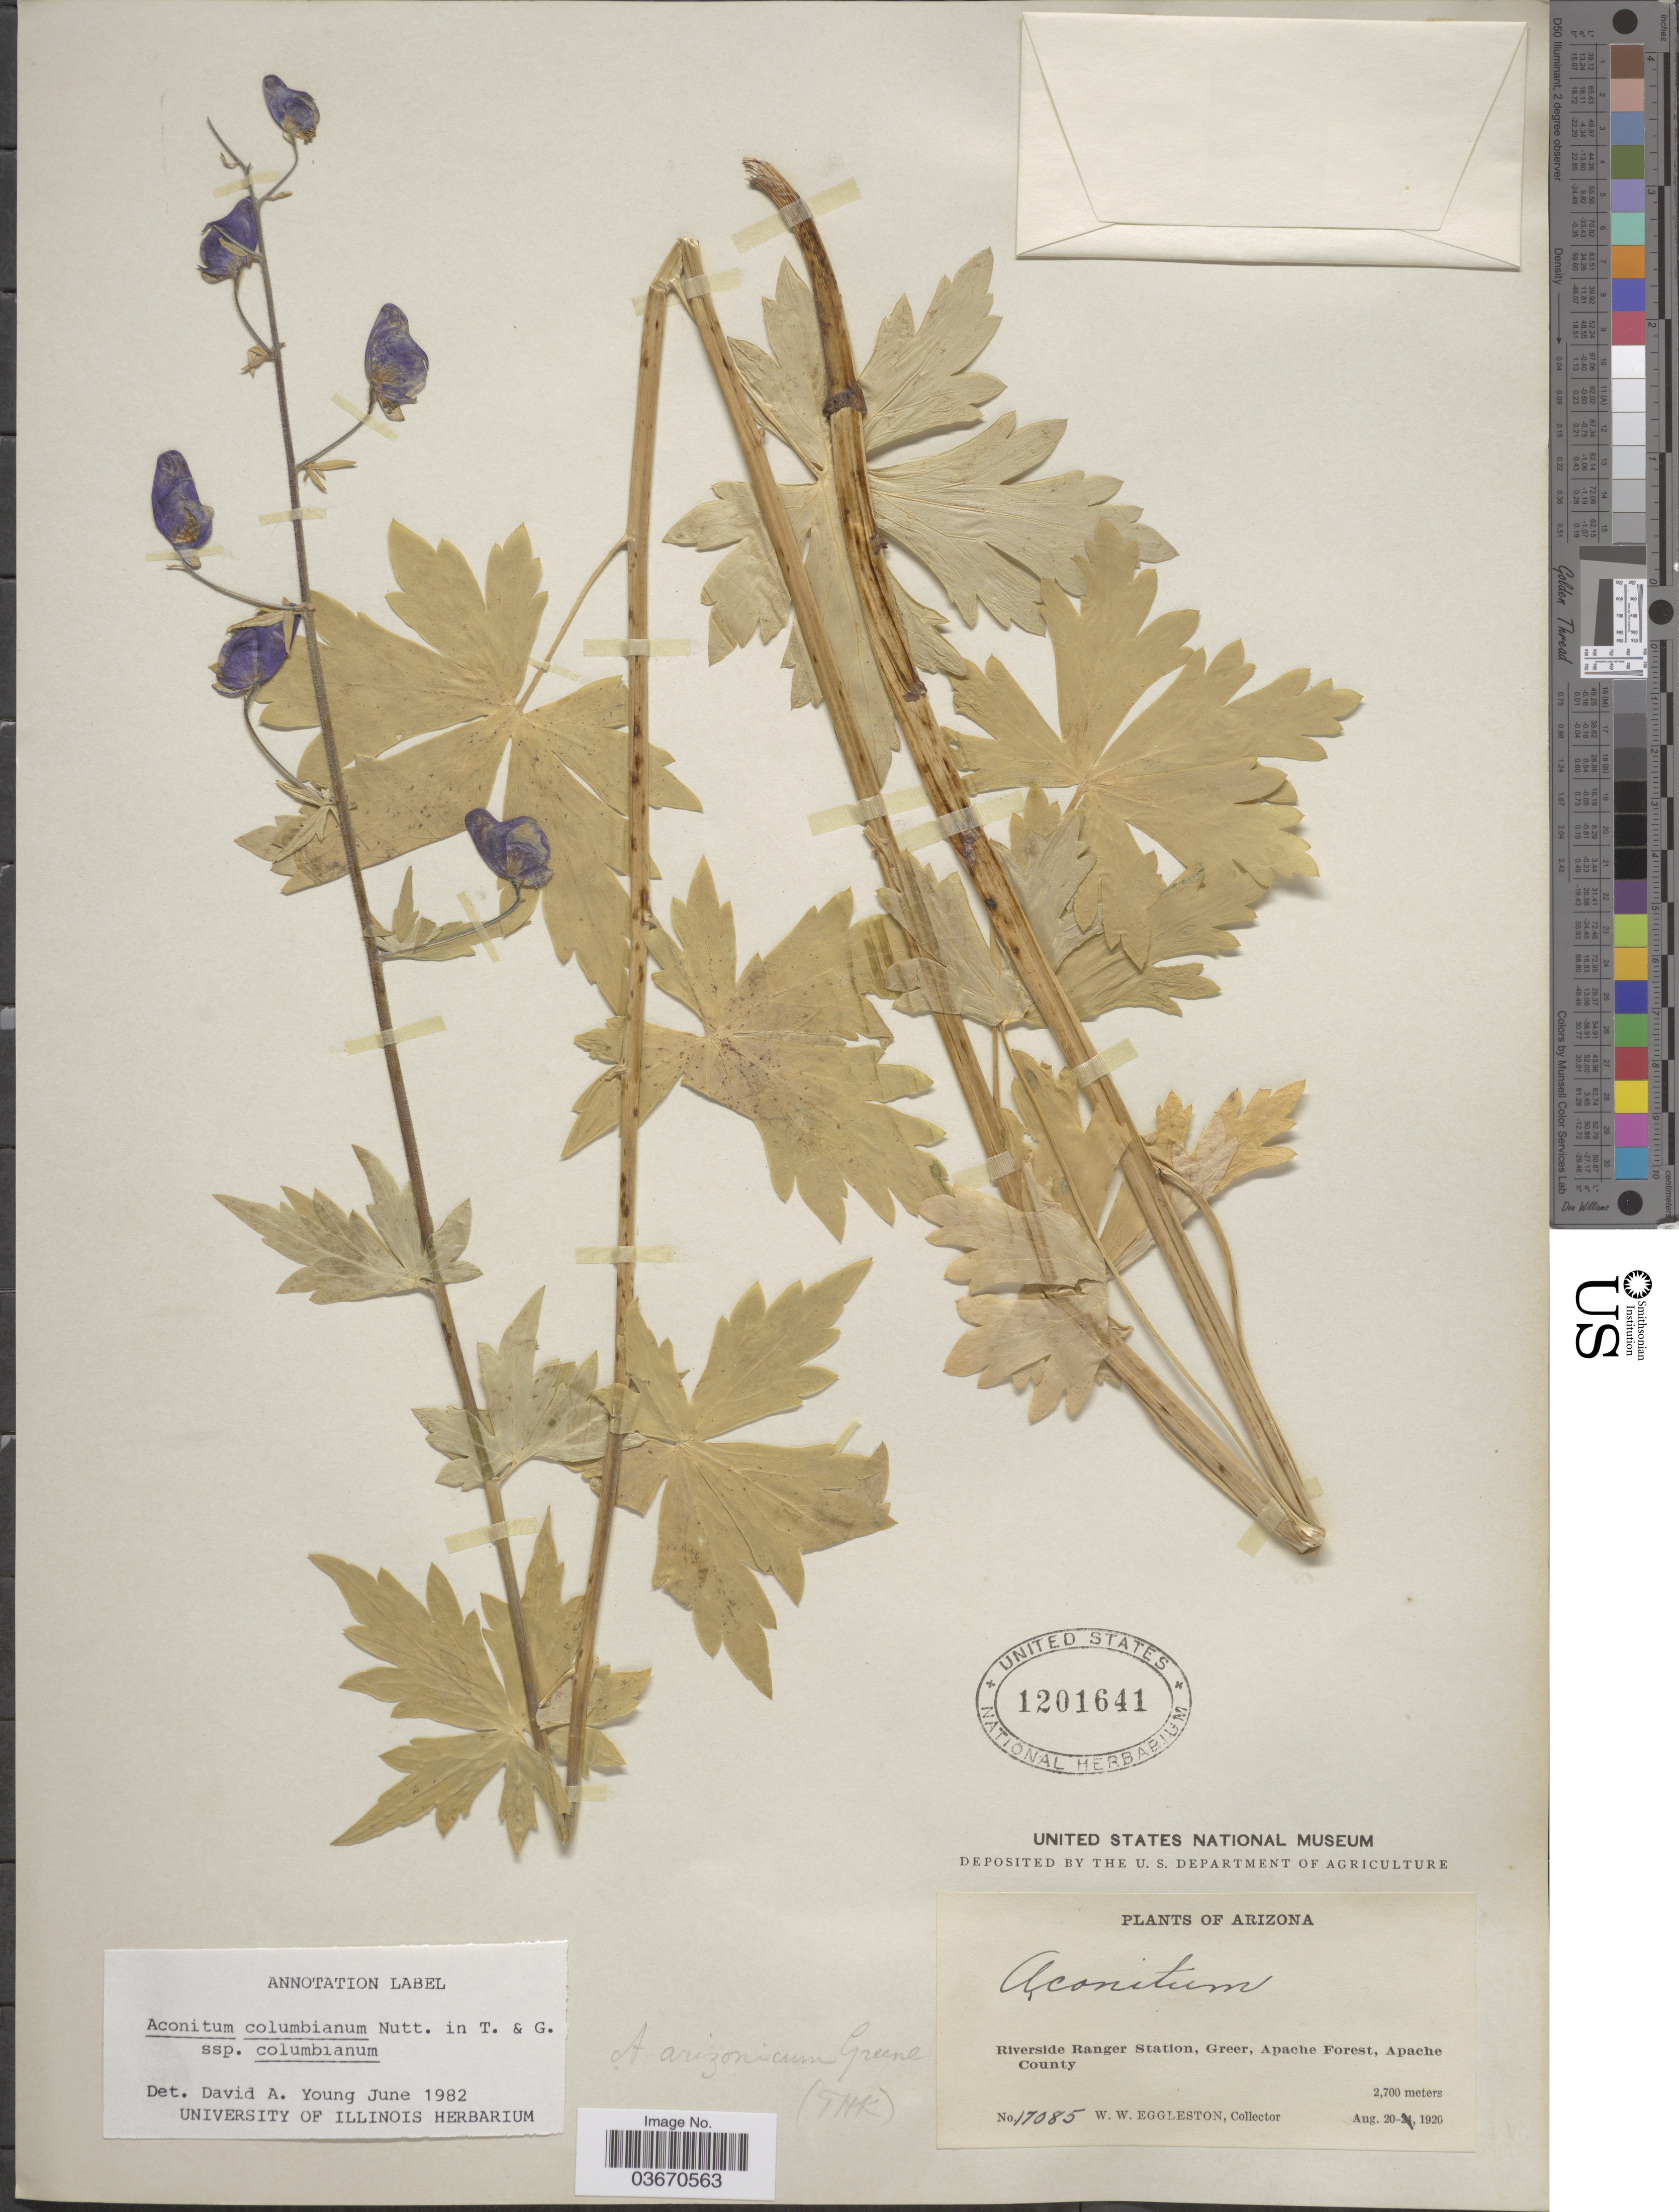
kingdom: Plantae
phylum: Tracheophyta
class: Magnoliopsida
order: Ranunculales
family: Ranunculaceae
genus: Aconitum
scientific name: Aconitum columbianum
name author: Nutt.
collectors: W. W. Eggleston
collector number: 17085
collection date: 1920-08-20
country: United States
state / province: Arizona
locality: Riverside Ranger Station, Greer, Apache Forest, Apache County.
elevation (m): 2700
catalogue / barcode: US 1201641